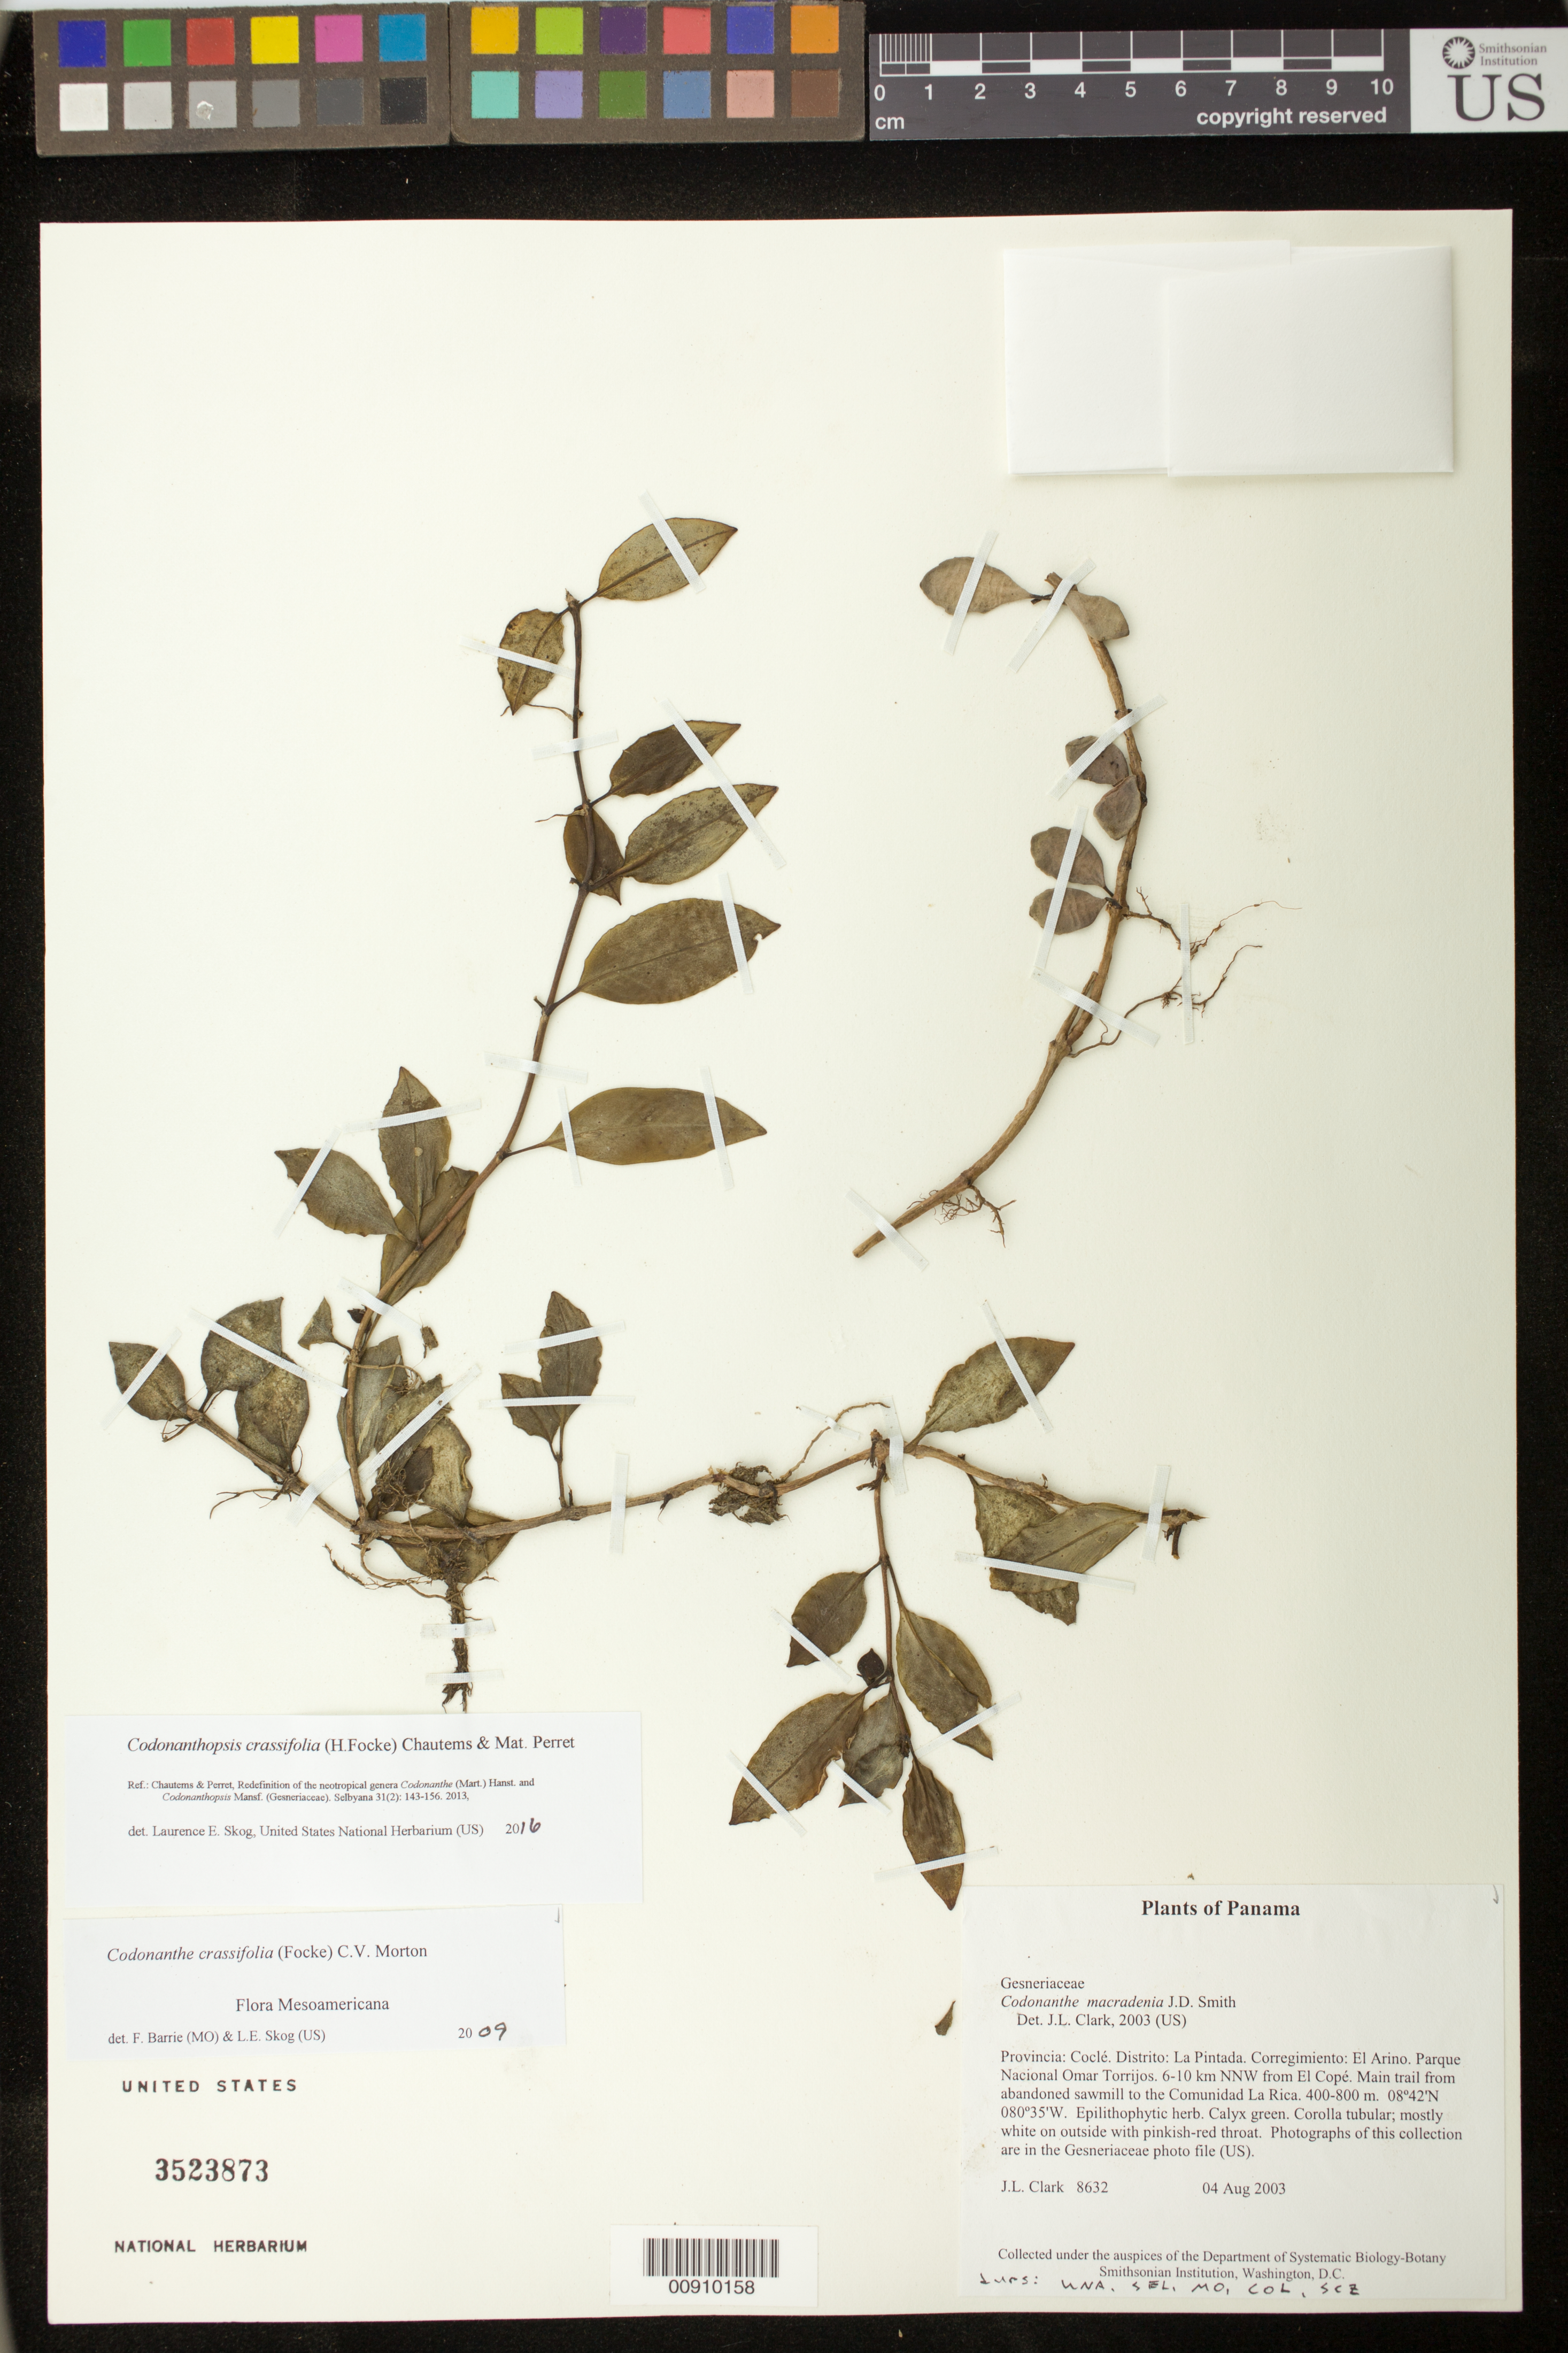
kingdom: Plantae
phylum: Tracheophyta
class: Magnoliopsida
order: Lamiales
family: Gesneriaceae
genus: Codonanthopsis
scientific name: Codonanthopsis crassifolia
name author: (H. Focke) Chautems & Mat.Perret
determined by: Skog, Laurence E.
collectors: J. L. Clark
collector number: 8632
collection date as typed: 04 Aug 2003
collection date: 2003-08-04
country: Panama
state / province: Coclé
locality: La Pintada. Corregimiento: El Arino. Parque Nacional Omar Torrijos. 6-10 km NNW from El Copé. Main trail from abandoned sawmill to the Comunidad La Rica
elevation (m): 400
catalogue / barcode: US 3523873